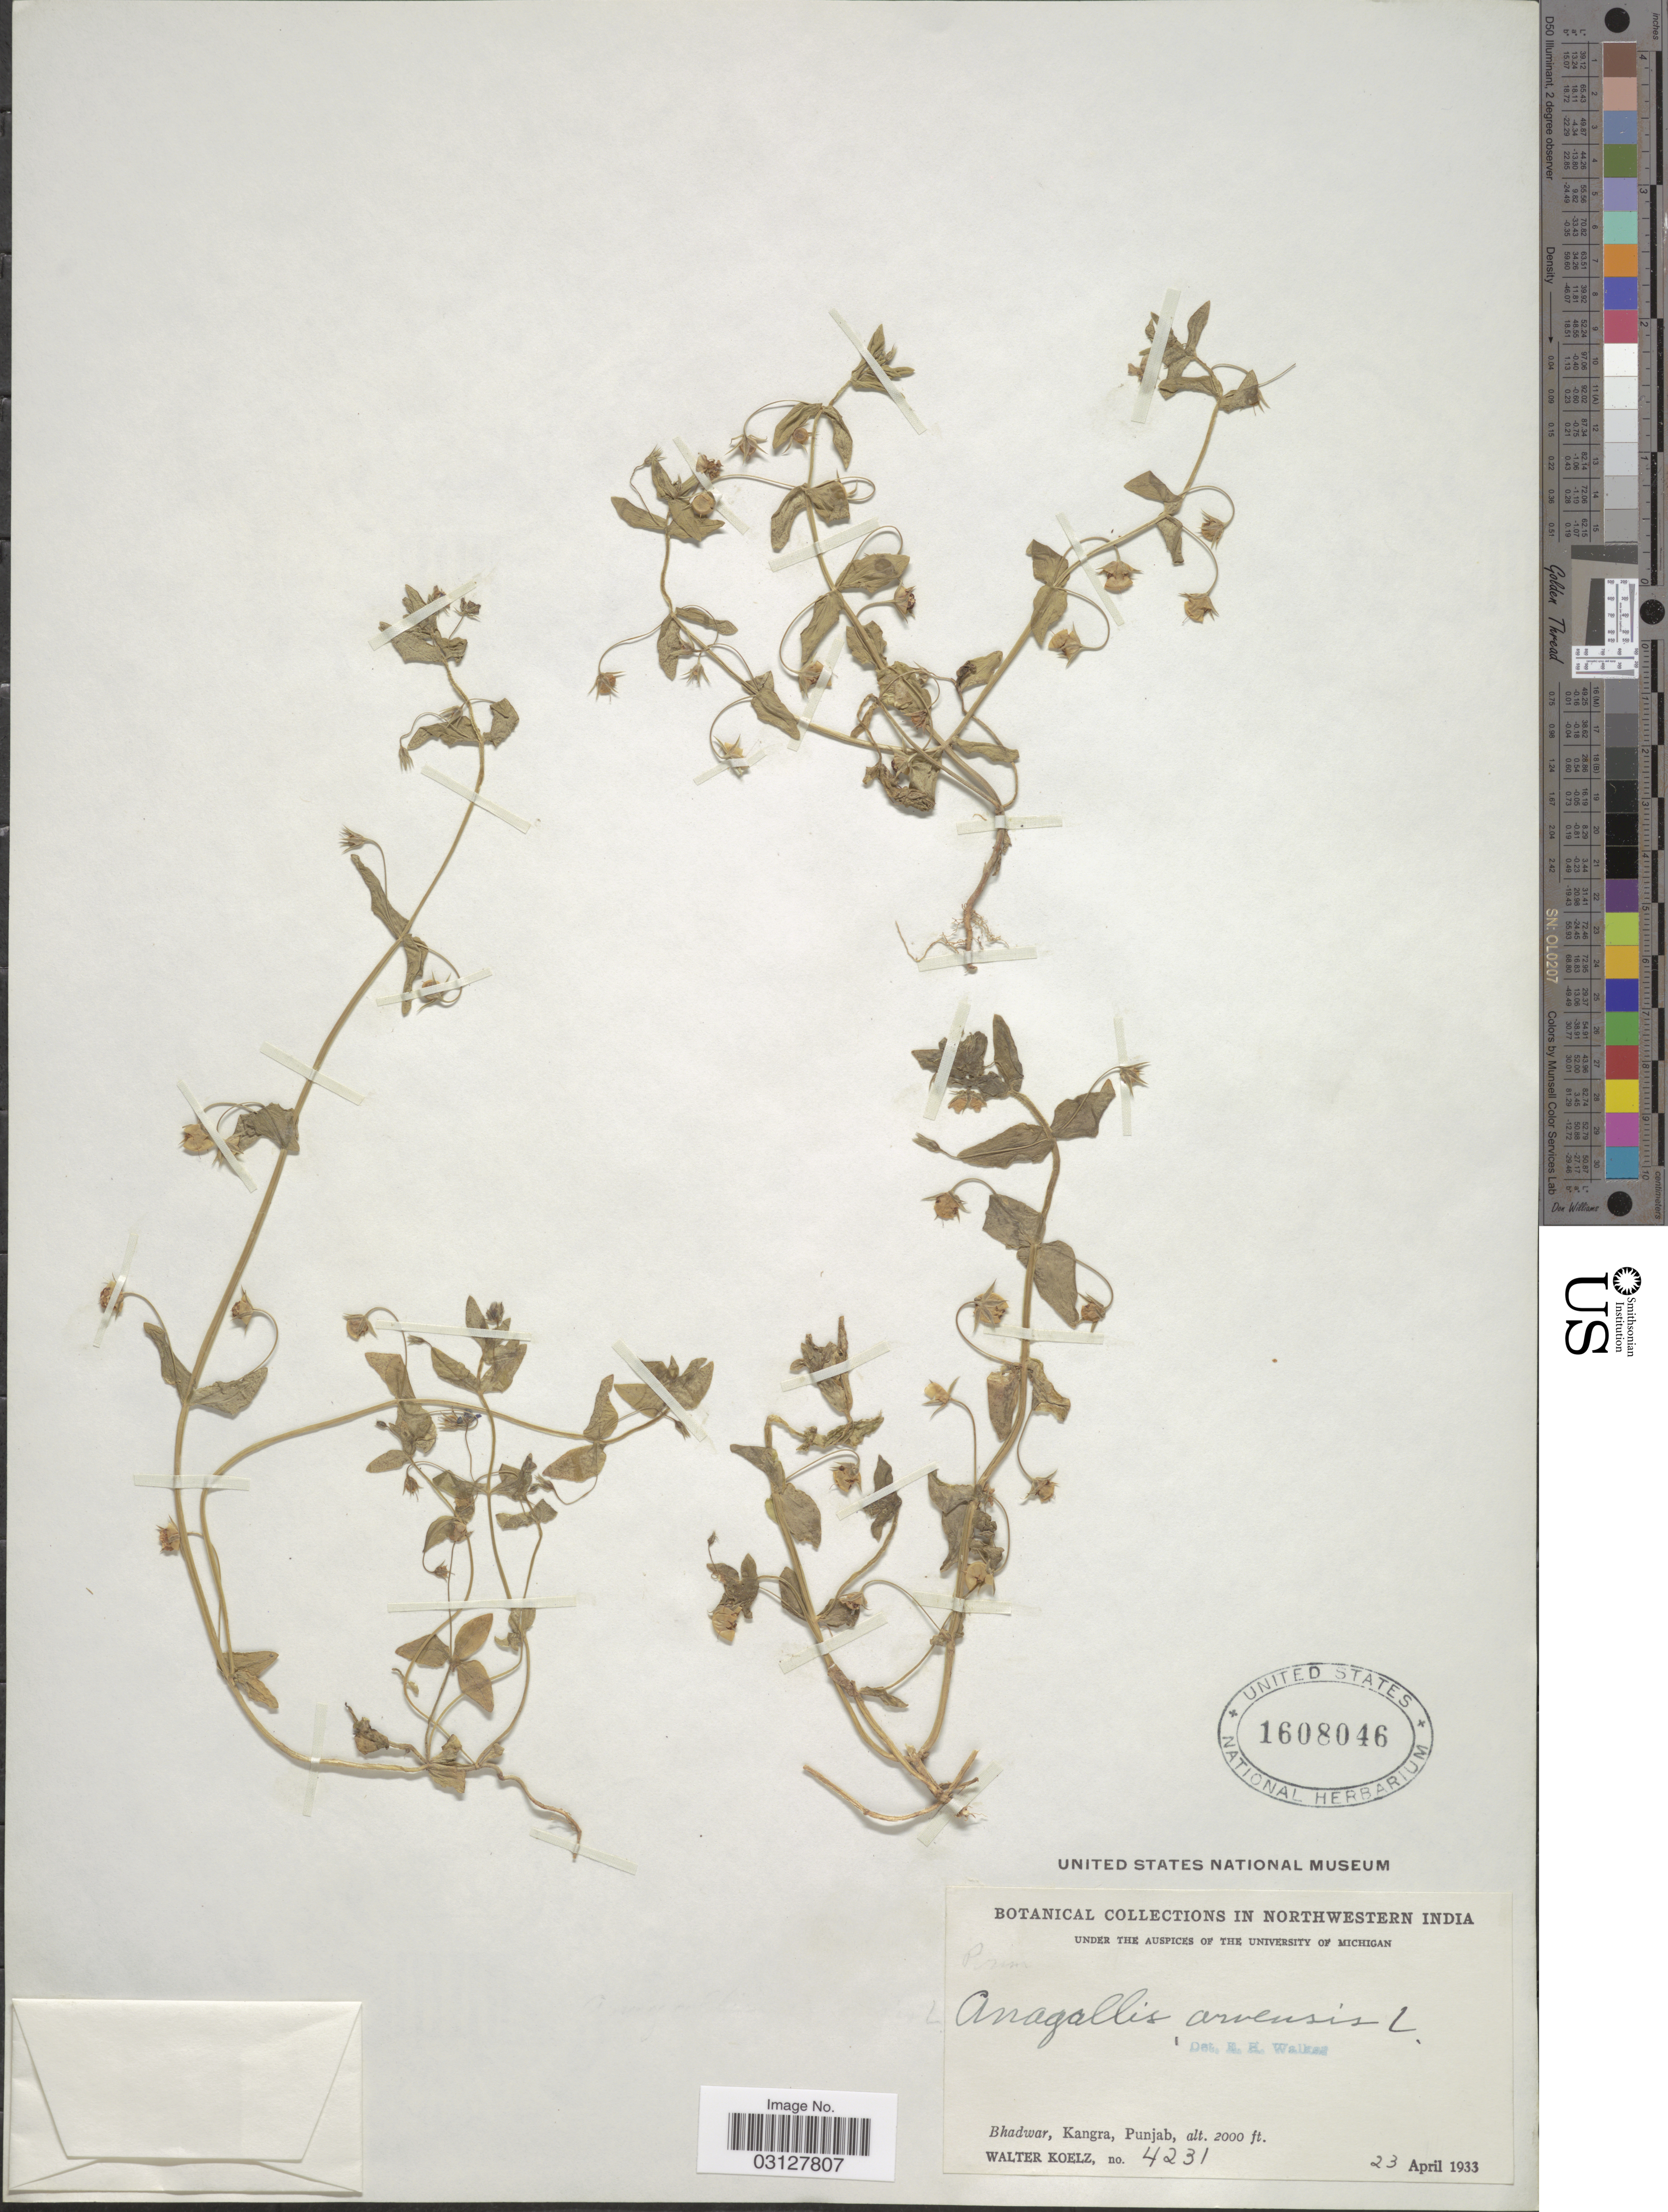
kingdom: Plantae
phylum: Tracheophyta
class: Magnoliopsida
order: Ericales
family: Primulaceae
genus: Anagallis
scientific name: Anagallis arvensis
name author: L.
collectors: W. N. Koelz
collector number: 4231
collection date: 1933-04-23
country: India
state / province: Punjab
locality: Northwestern India. Bhadwar, Kangra, Punjab.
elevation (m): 610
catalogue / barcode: US 1608046